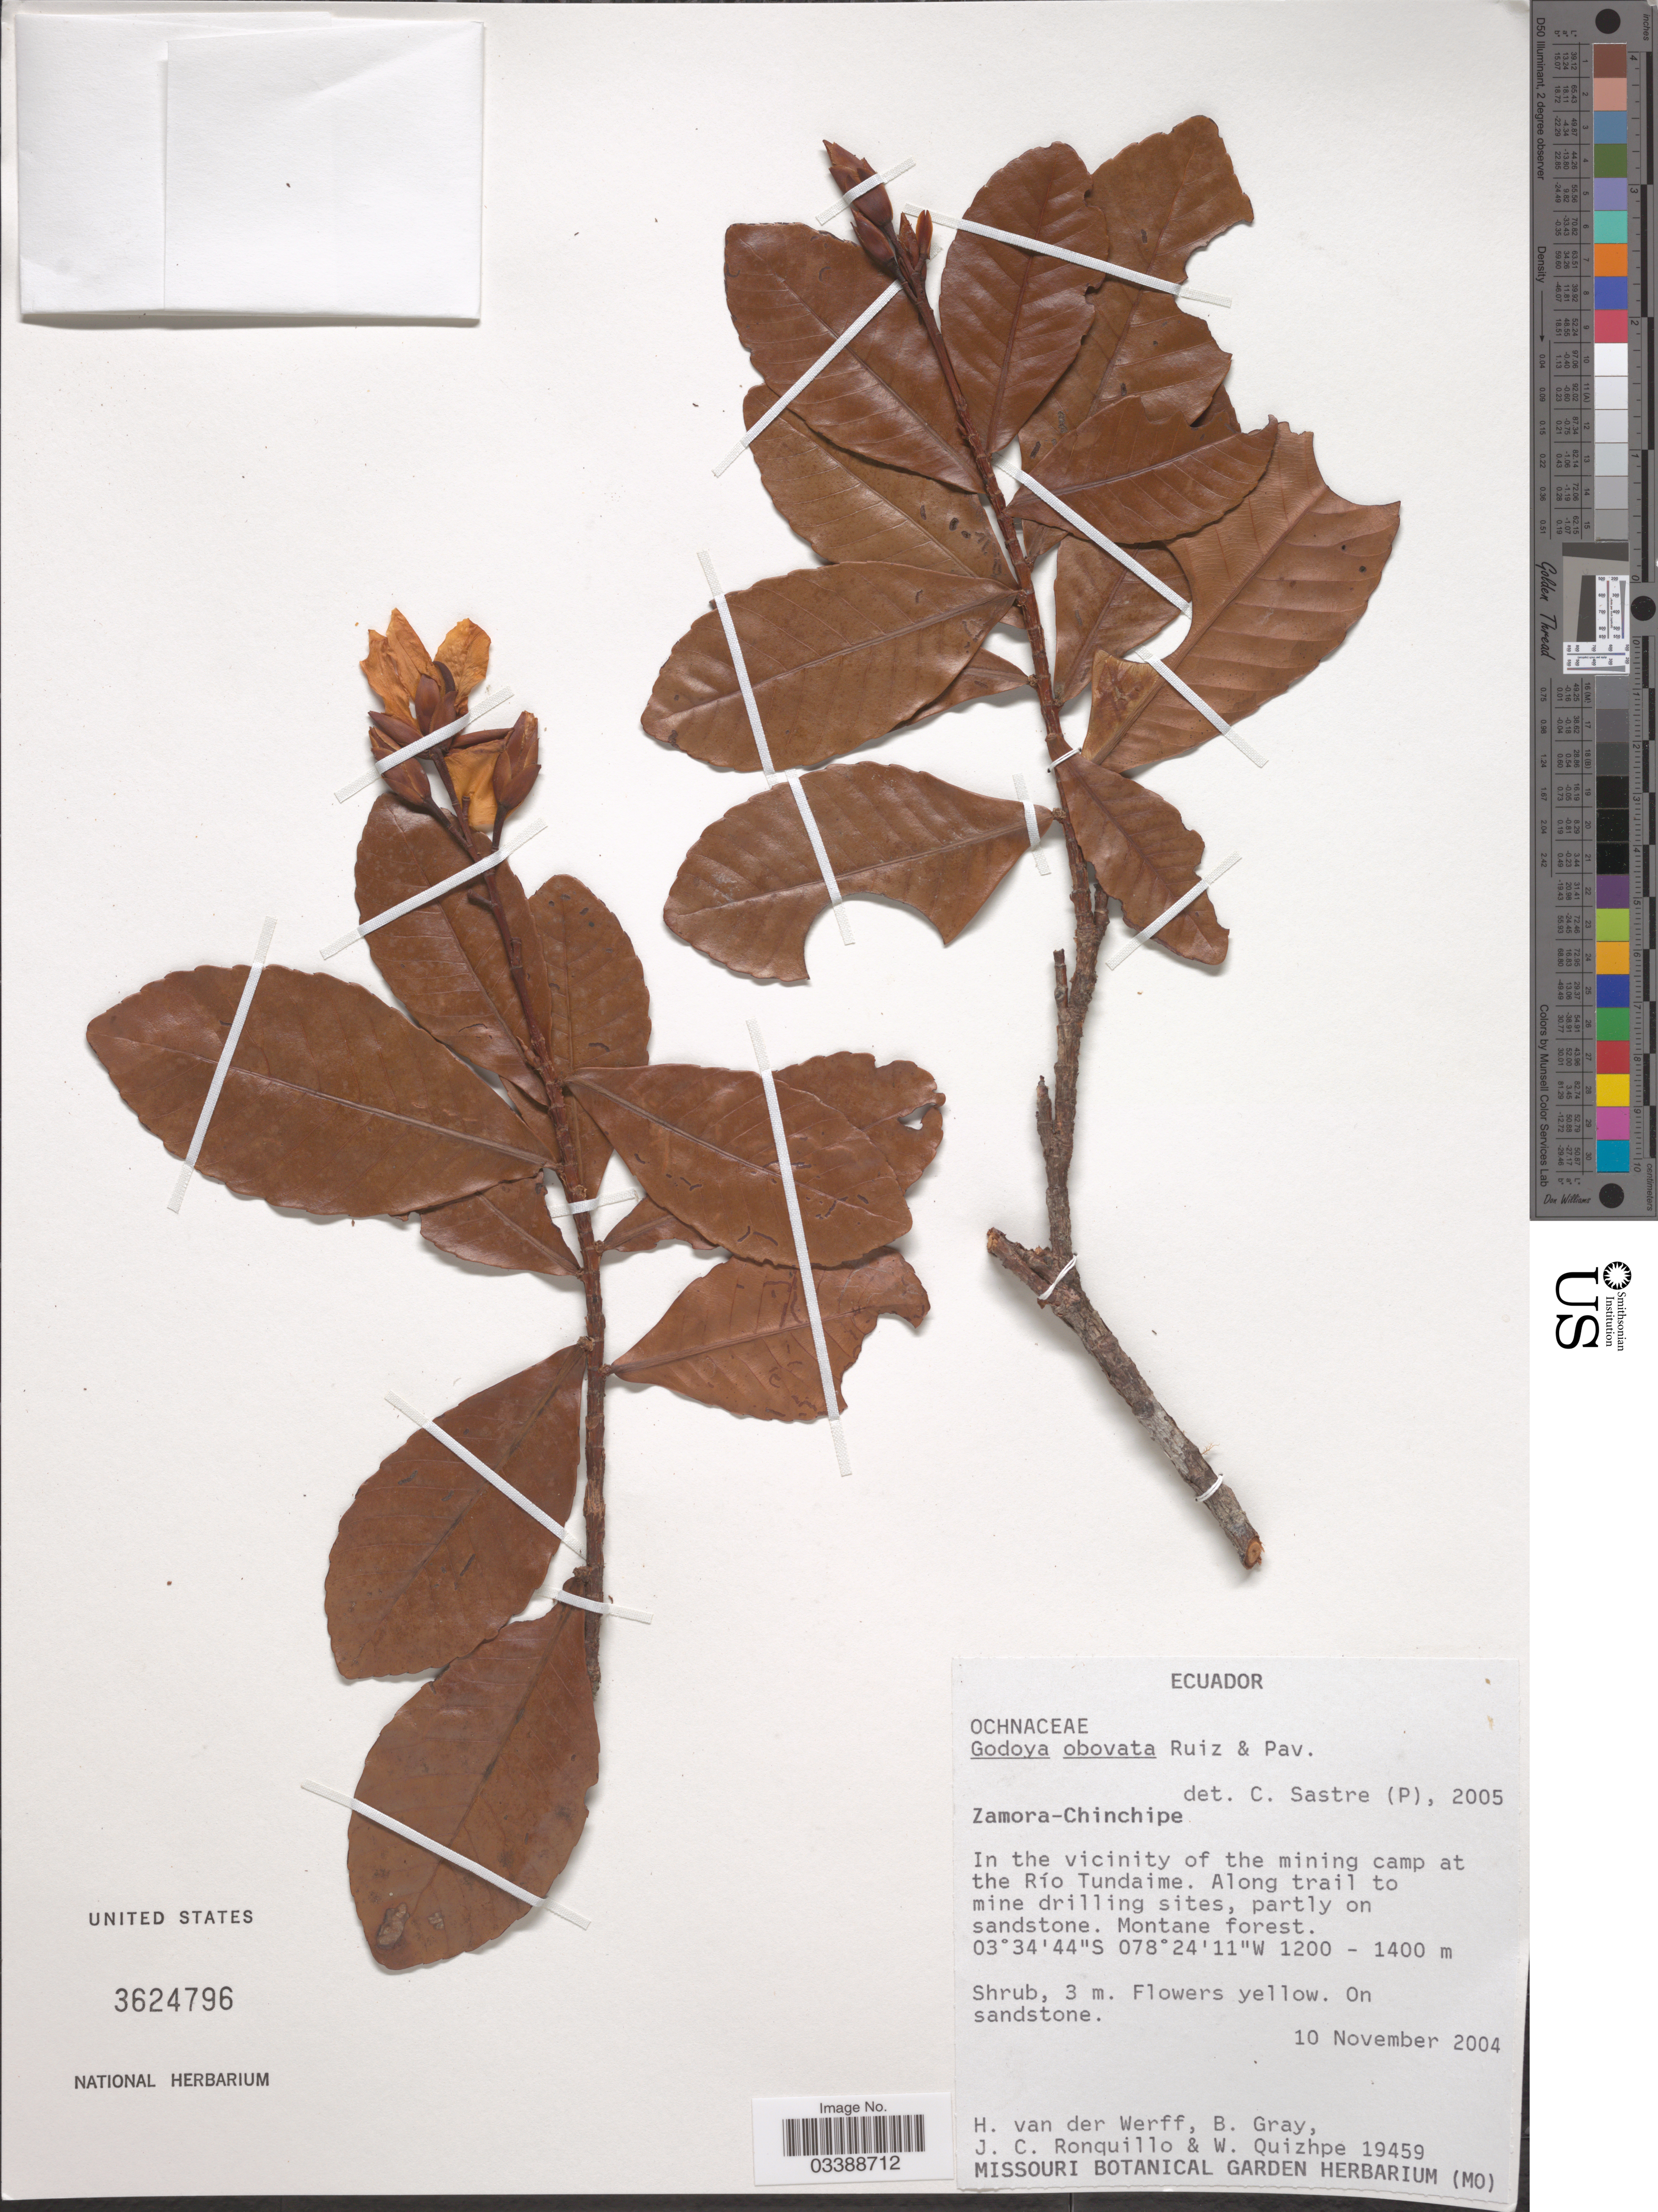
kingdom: Plantae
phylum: Tracheophyta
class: Magnoliopsida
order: Malpighiales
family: Ochnaceae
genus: Godoya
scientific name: Godoya obovata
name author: Ruiz & Pav.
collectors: H. van der Werff, B. Gray, J. Ronquillo & W. Quizhpe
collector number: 19459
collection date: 2004-11-10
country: Ecuador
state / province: Zamora-Chinchipe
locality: In the vicinity of the mining camp at the Río Tundaime. Along trail to mine drilling sites, partly on sandstone.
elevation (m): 1200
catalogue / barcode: US 3624796